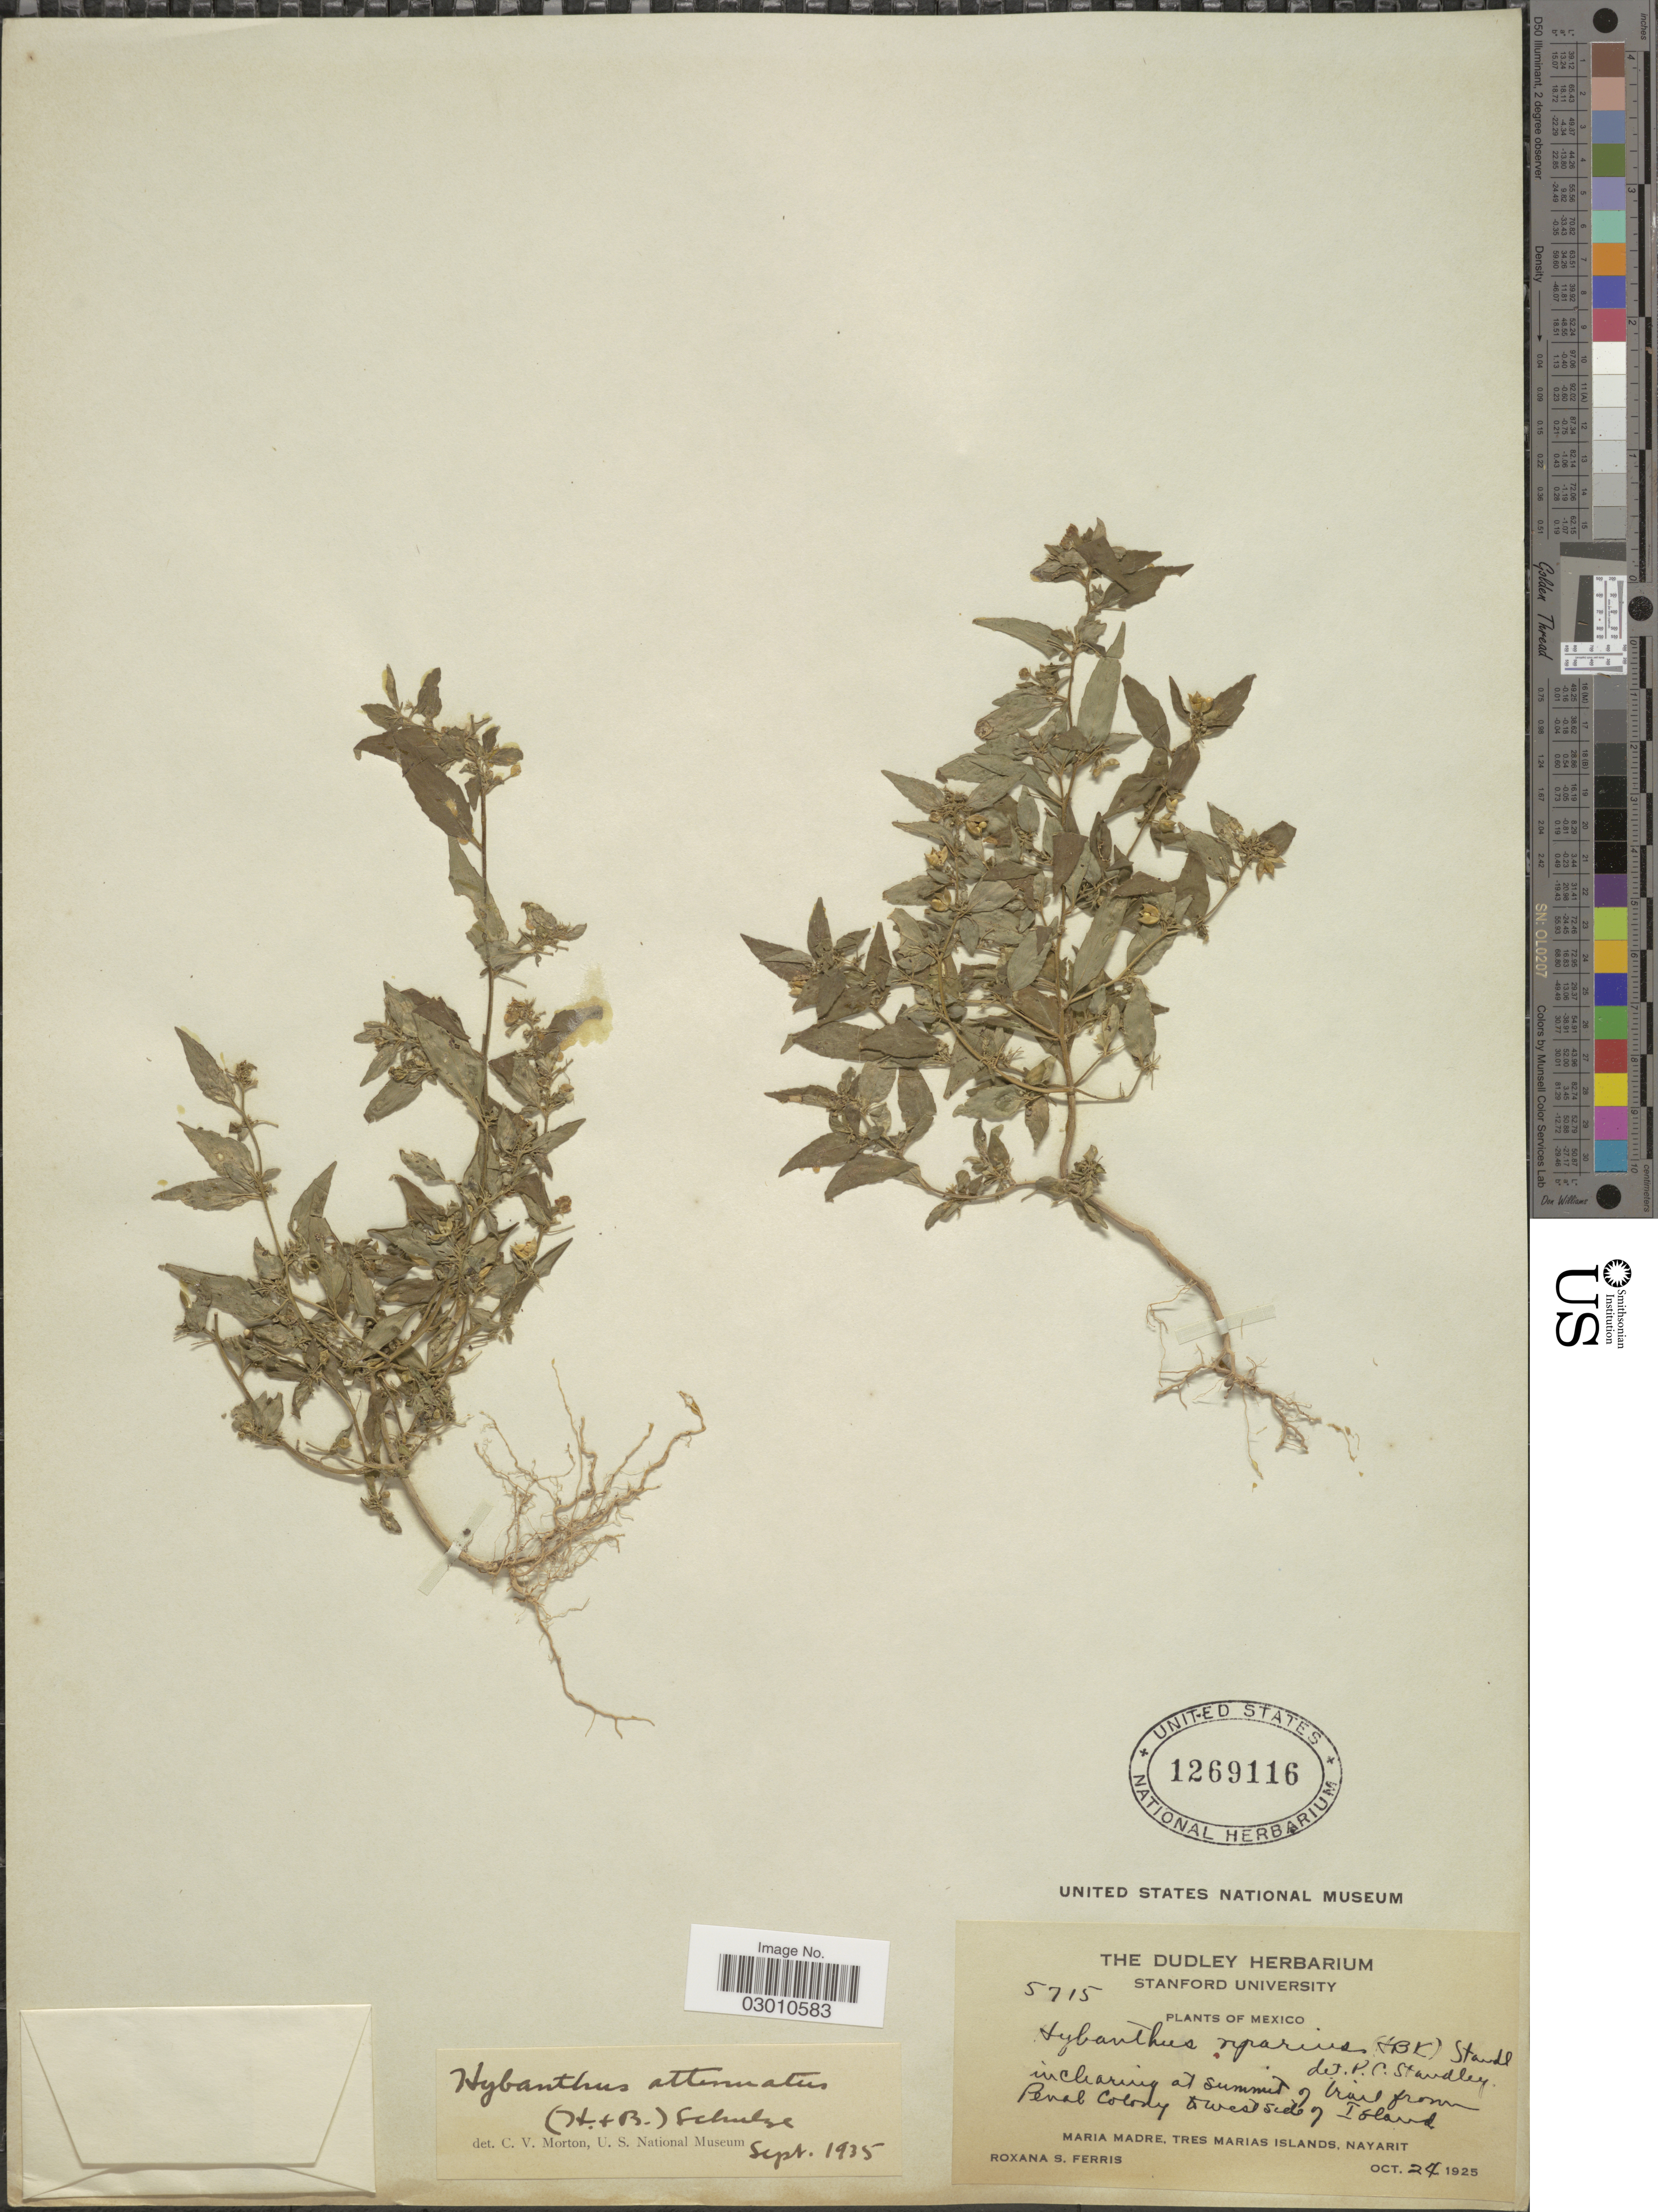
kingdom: Plantae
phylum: Tracheophyta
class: Magnoliopsida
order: Malpighiales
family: Violaceae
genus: Pombalia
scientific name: Pombalia attenuata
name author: (Humb. & Bonpl. ex Willd.) Paula-Souza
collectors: R. S. Ferris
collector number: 5715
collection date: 1925-10-24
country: Mexico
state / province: Nayarit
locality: In clearing at summit of trail from Penal Colony to west side of Island. Maria Madre, Tres Marias Island.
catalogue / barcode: US 1269116